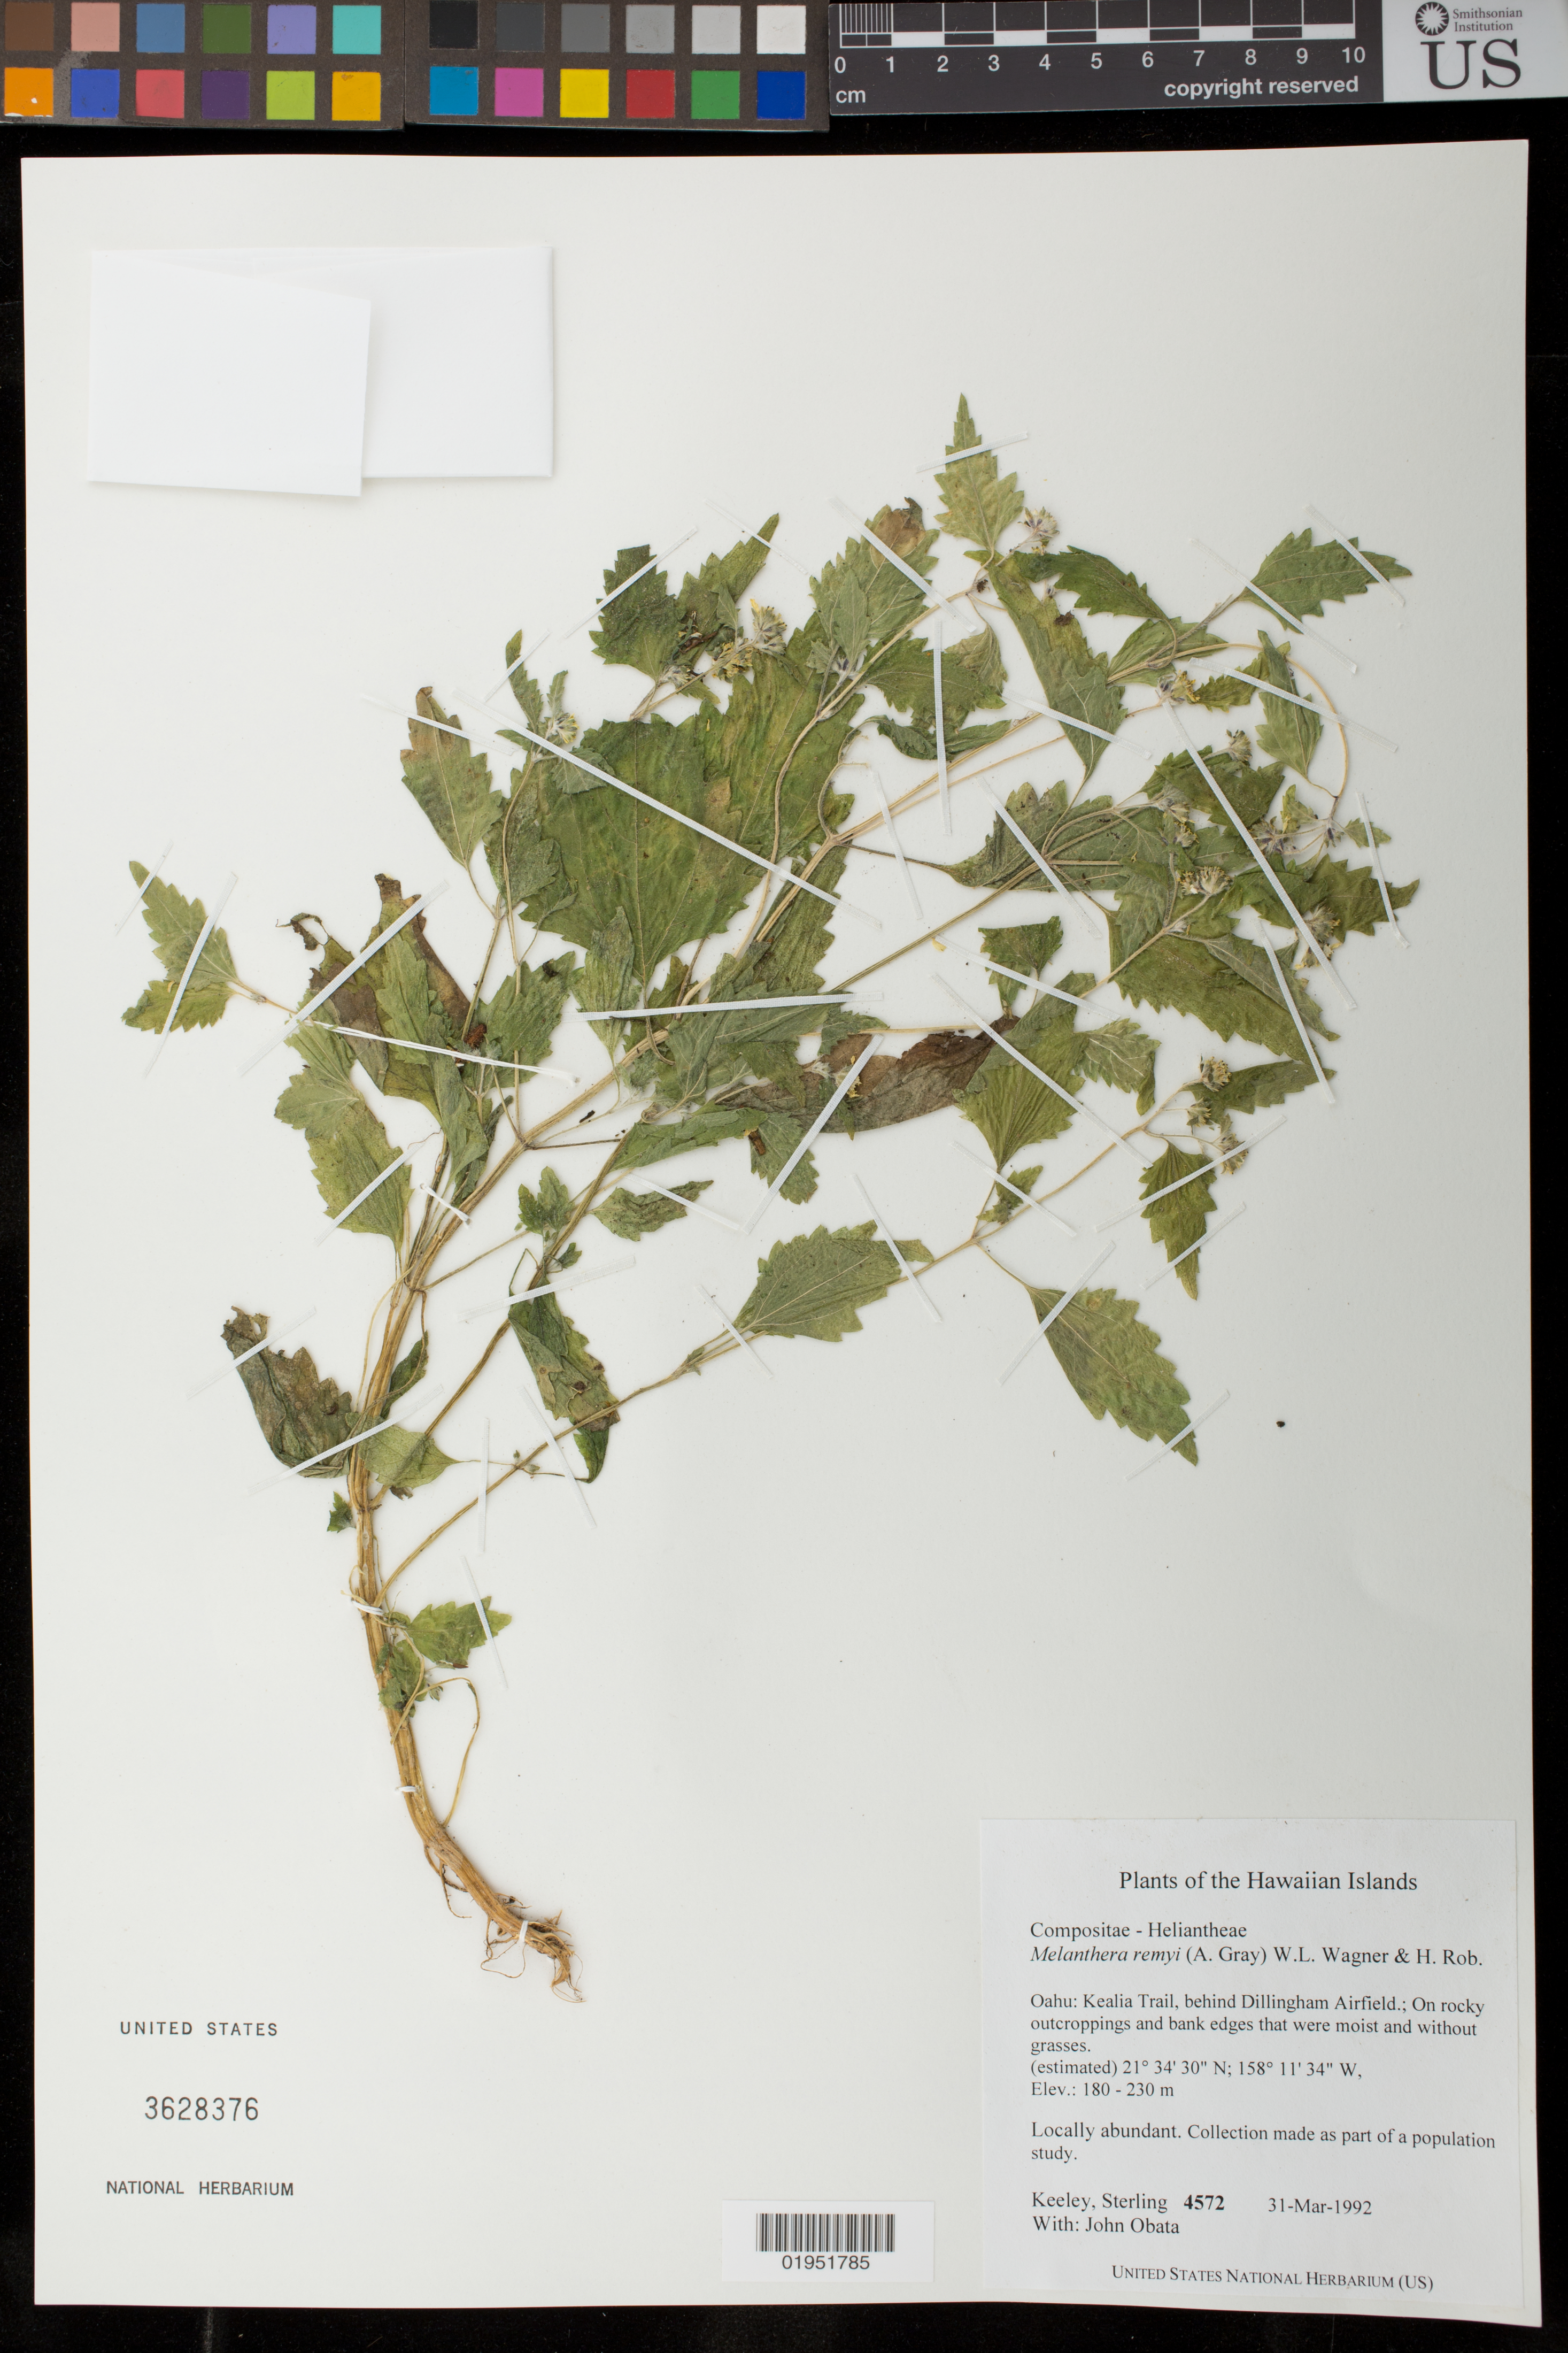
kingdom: Plantae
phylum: Tracheophyta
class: Magnoliopsida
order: Asterales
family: Asteraceae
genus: Wollastonia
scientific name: Wollastonia remyi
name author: (A. Gray) Orchard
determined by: Wagner, W. L., (BOT), Smithsonian Institution - National Museum of Natural History (UNITED STATES)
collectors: S. Keeley & J. Obata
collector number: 4572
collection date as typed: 31 Mar 1992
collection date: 1992-03-31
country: United States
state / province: Hawaii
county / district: Honolulu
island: Oahu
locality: Kealia Trail, behind Dillingham Airfield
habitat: On rocky outcroppings and bank edges that were moist and without grass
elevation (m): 180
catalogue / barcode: US 3628376